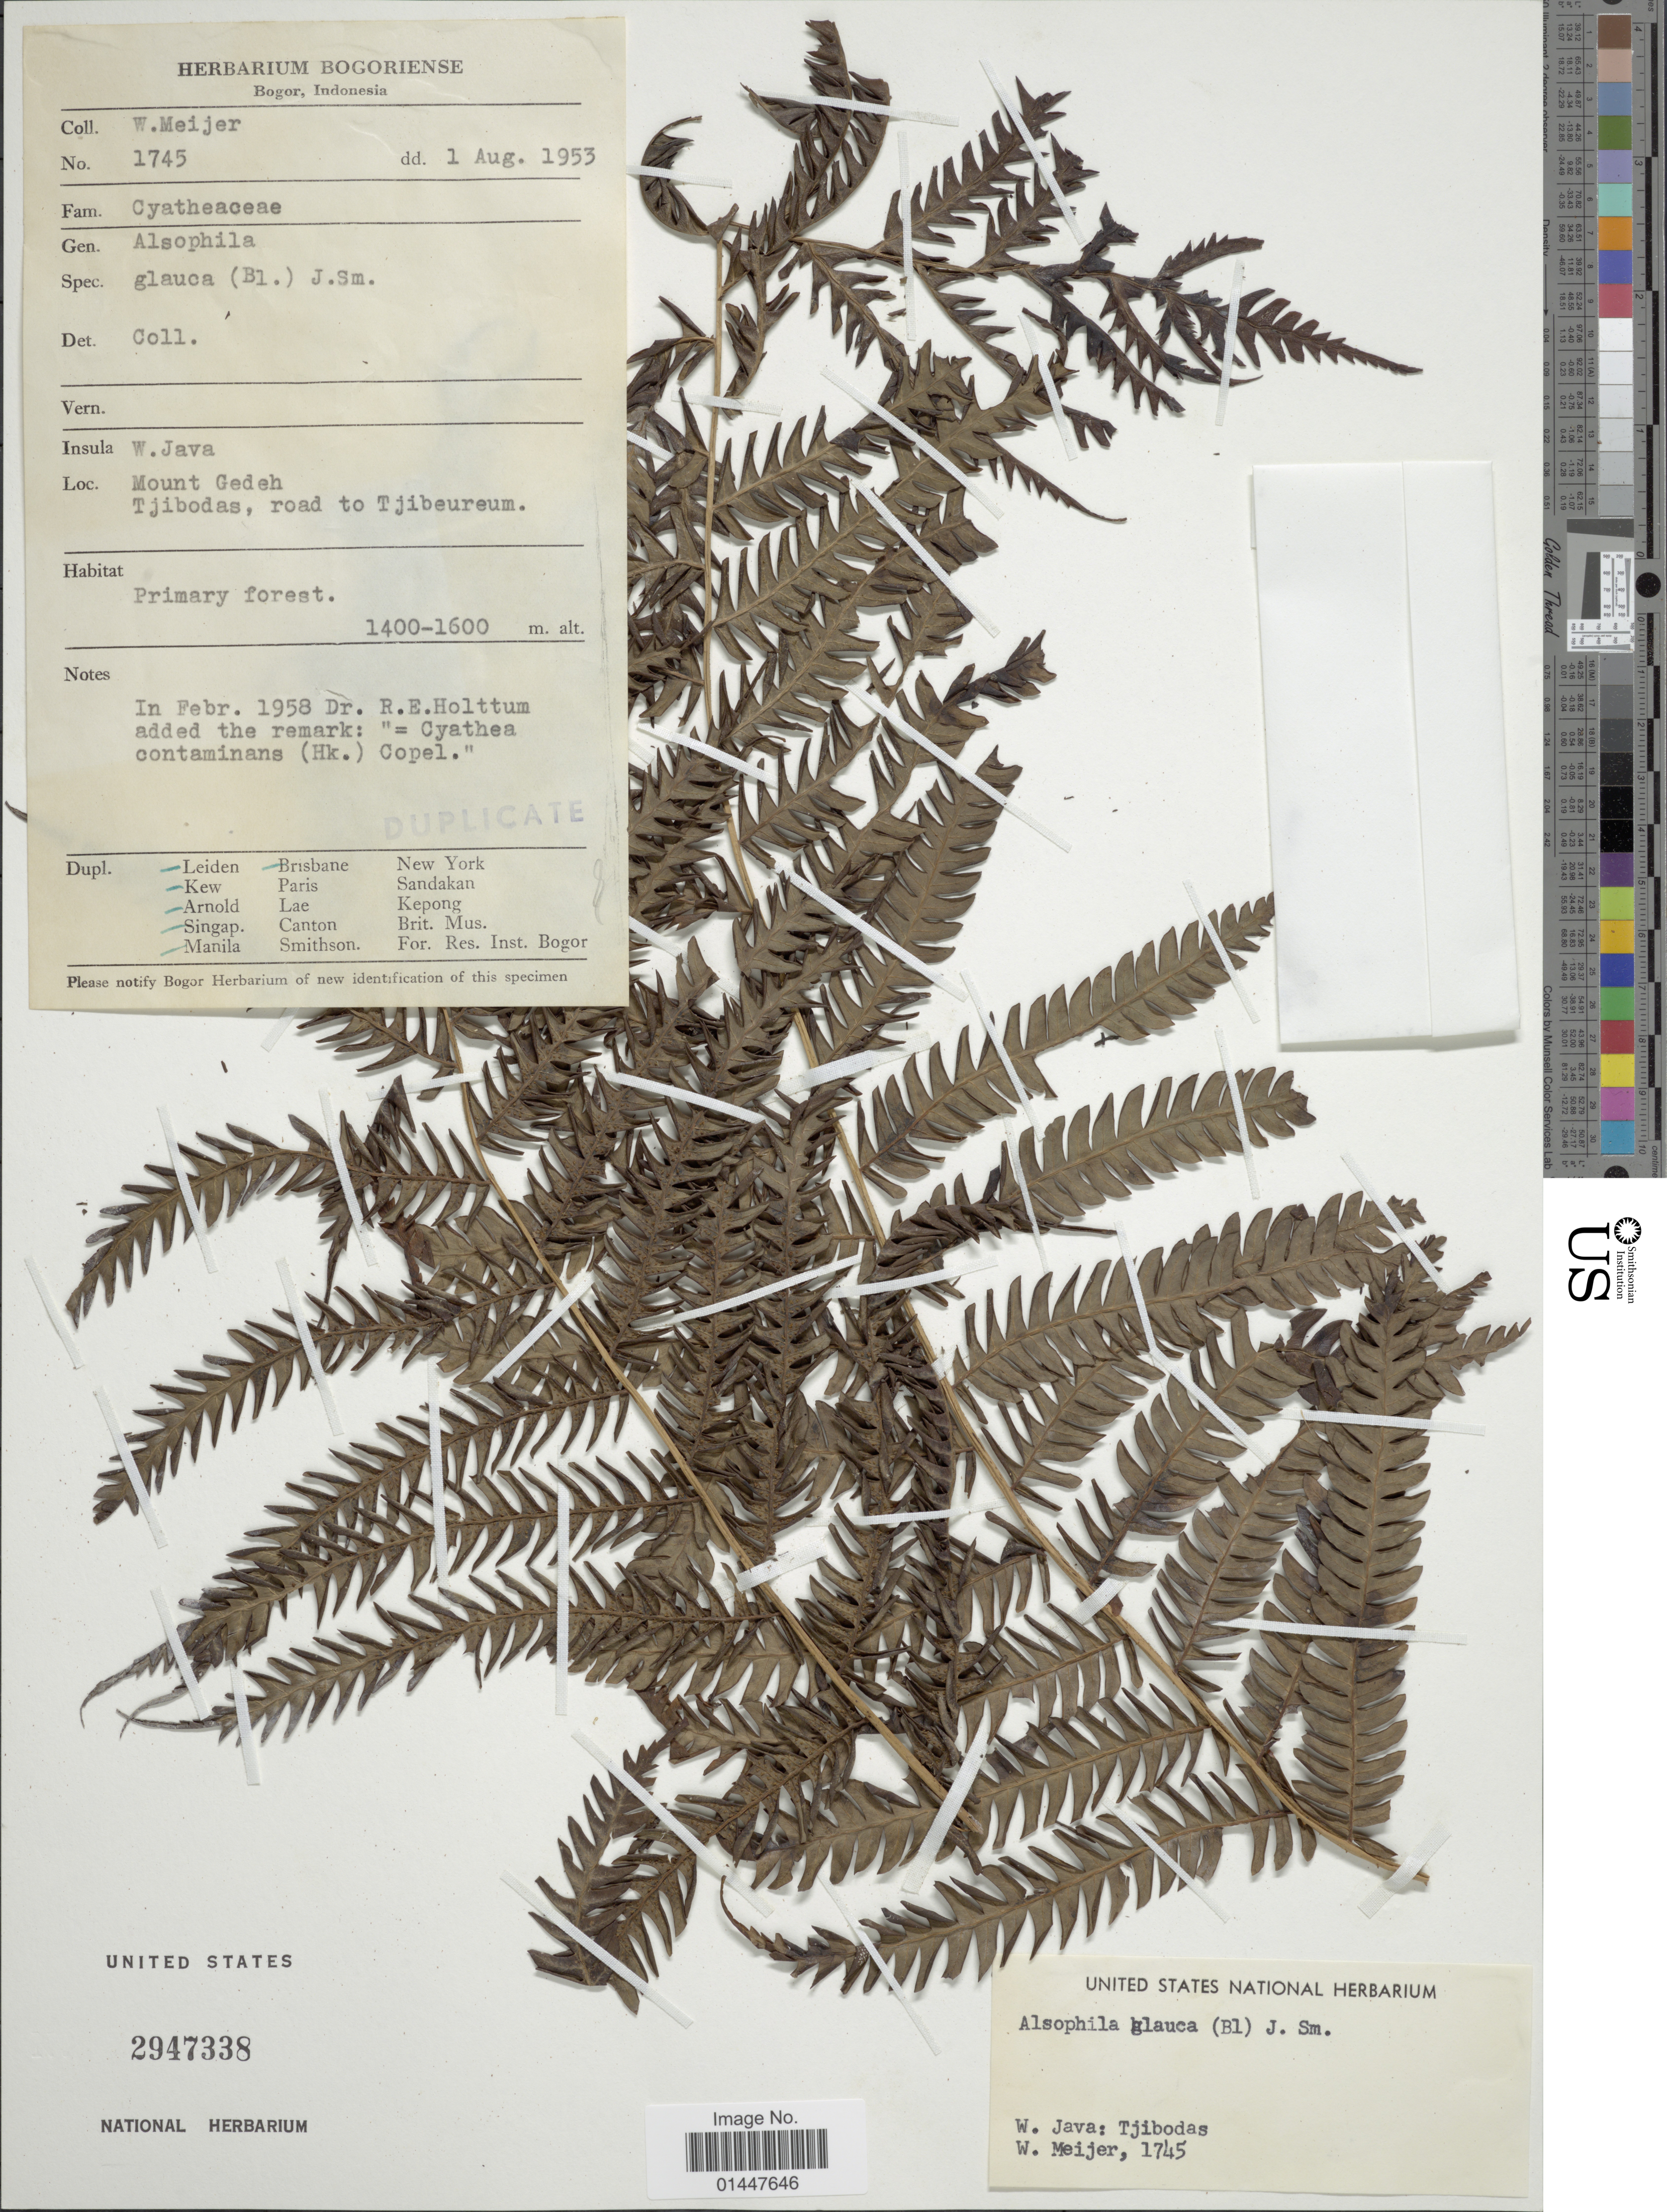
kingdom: Plantae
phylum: Tracheophyta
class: Polypodiopsida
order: Cyatheales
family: Cyatheaceae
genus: Sphaeropteris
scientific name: Sphaeropteris glauca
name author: (Blume) R.M. Tryon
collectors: W. Meijer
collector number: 1745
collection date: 1953-08-01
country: Indonesia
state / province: Java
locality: West Java. Mount Gedeh. Tjibodas, road to Tjibeureum. primary forest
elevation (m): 1400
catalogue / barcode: US 2947338